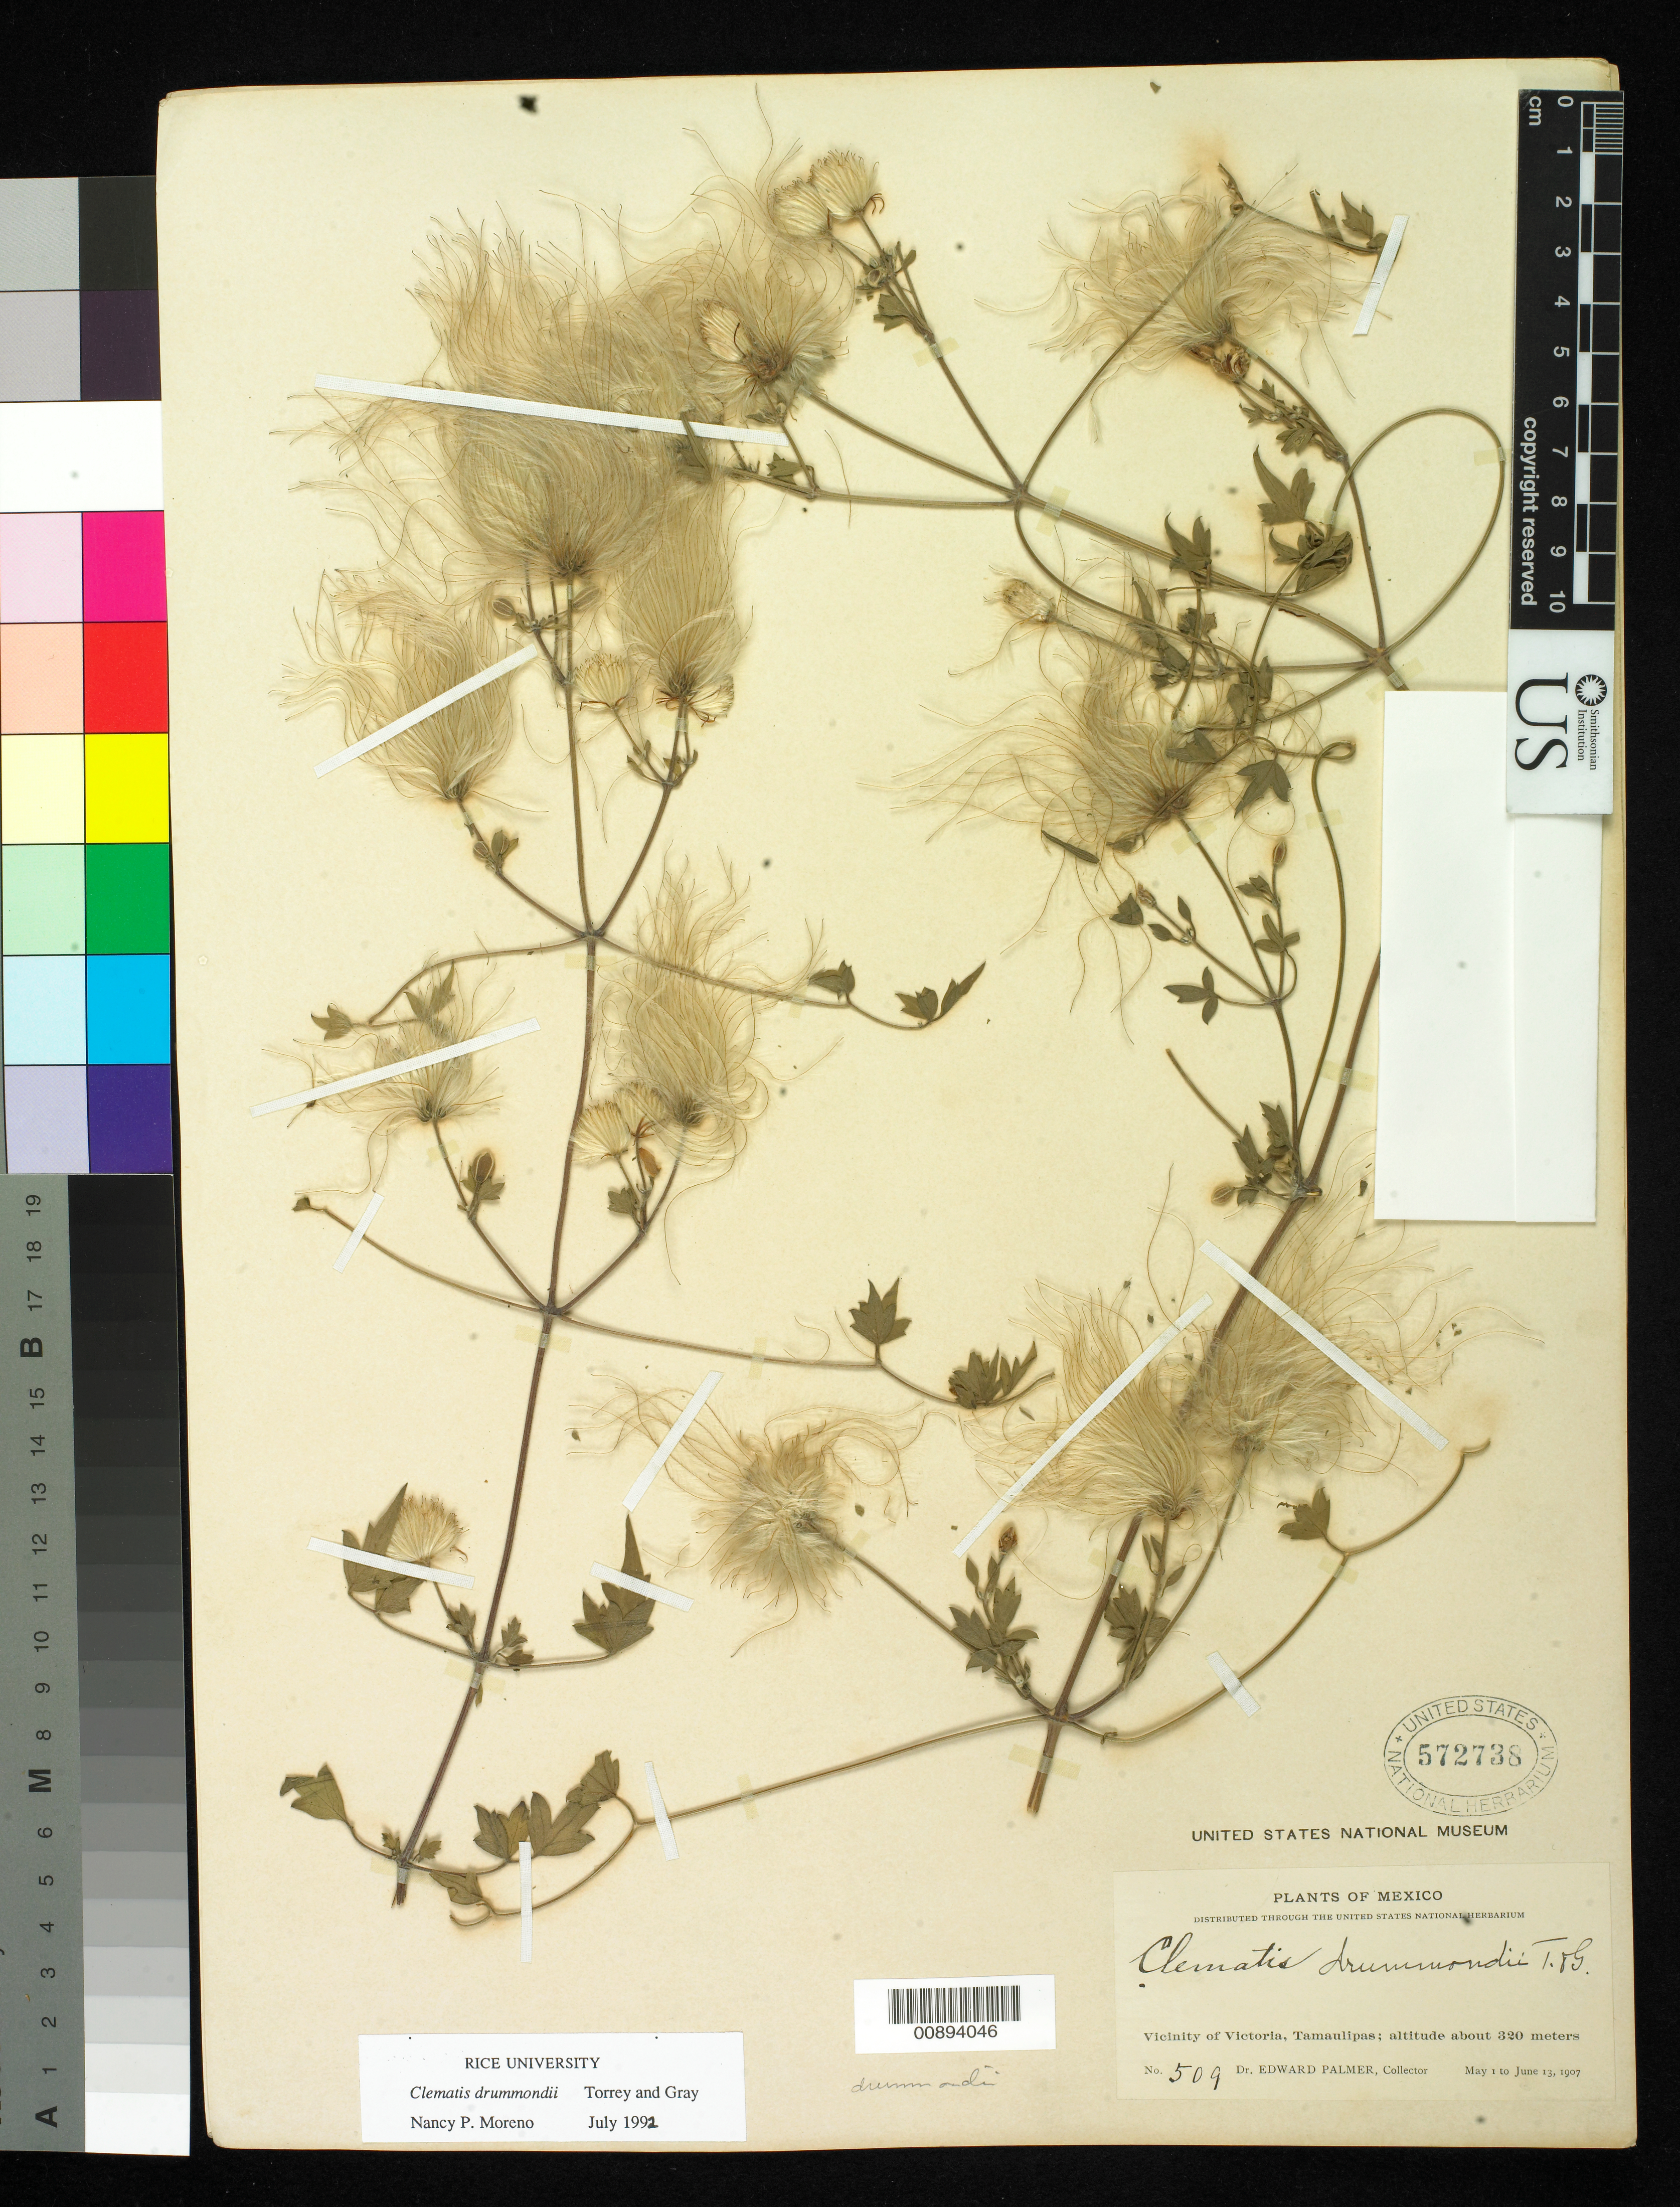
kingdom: Plantae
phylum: Tracheophyta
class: Magnoliopsida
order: Ranunculales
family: Ranunculaceae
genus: Clematis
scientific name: Clematis drummondii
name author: Torr. & A. Gray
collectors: E. Palmer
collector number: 509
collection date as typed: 01 May 1907 to 13 Jun 1907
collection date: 1907-05-01/1907-06-13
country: Mexico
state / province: Tamaulipas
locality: Vicinity of Victoria.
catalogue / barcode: US 572738